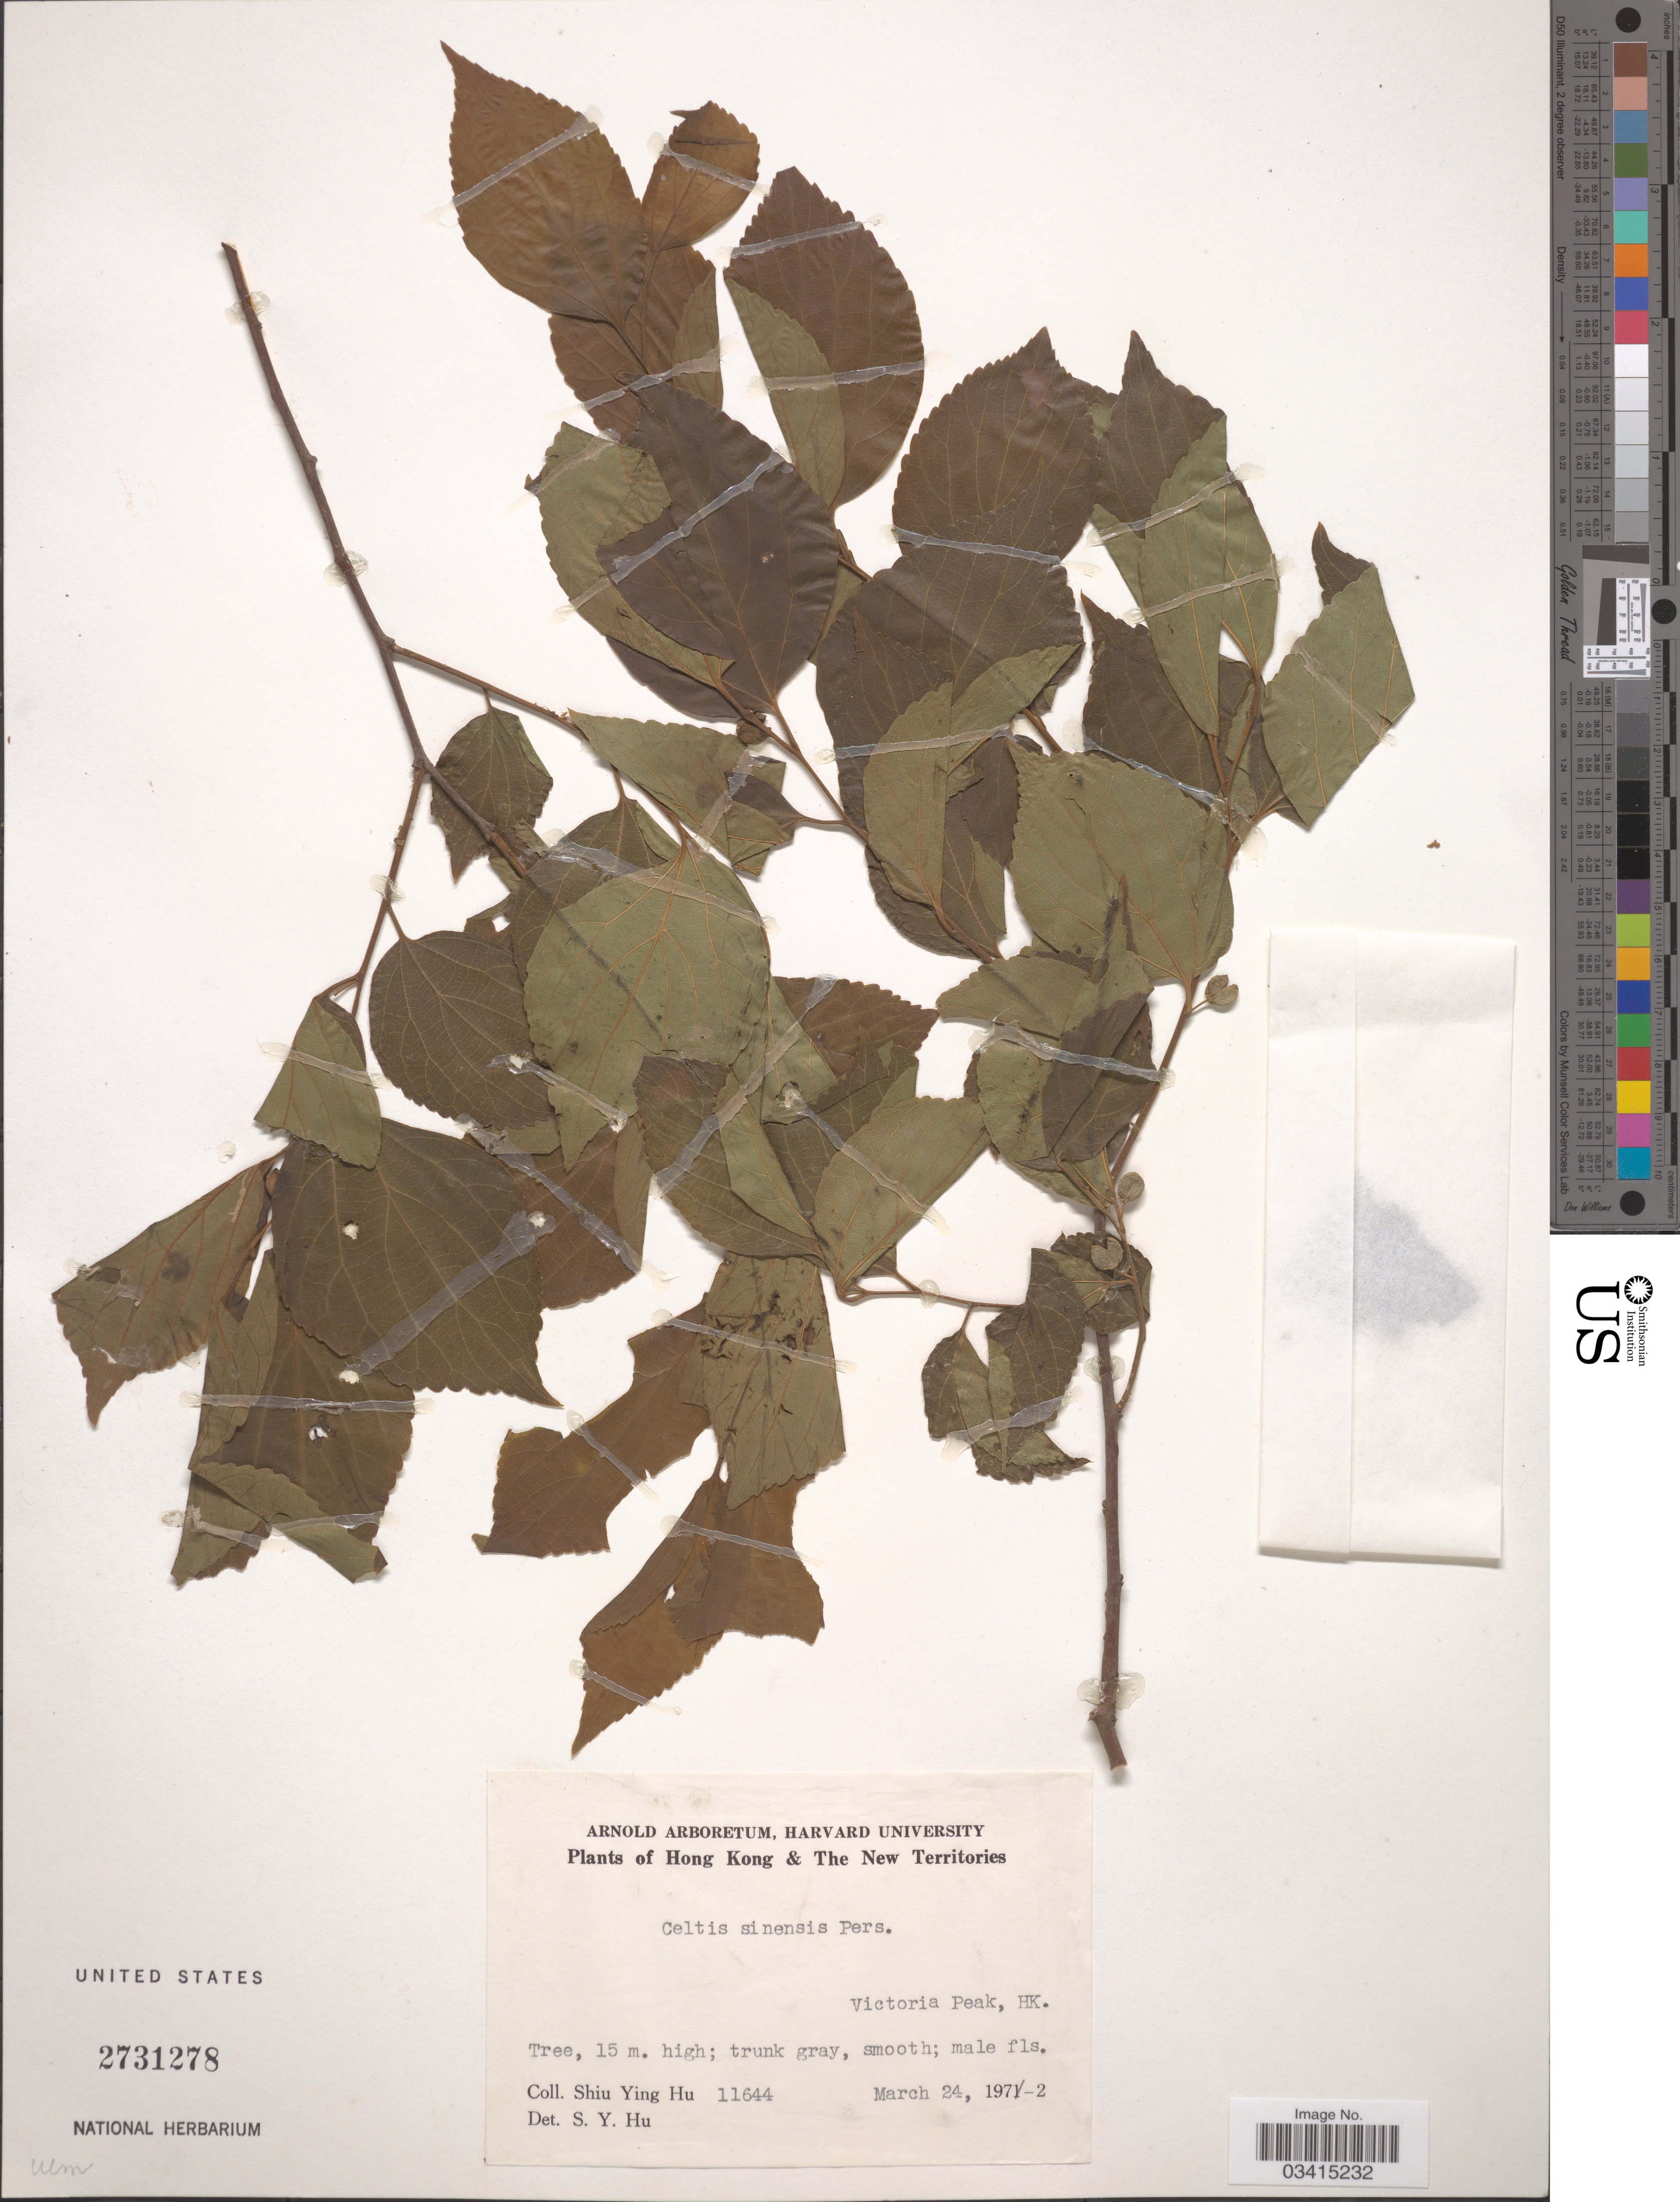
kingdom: Plantae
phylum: Tracheophyta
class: Magnoliopsida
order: Rosales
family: Cannabaceae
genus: Celtis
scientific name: Celtis sinensis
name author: Pers.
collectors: S. Y. Hu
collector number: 11644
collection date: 1972-03-24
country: China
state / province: Hong Kong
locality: Hong Kong & The New Territories. Victoria Peak.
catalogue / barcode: US 2731278